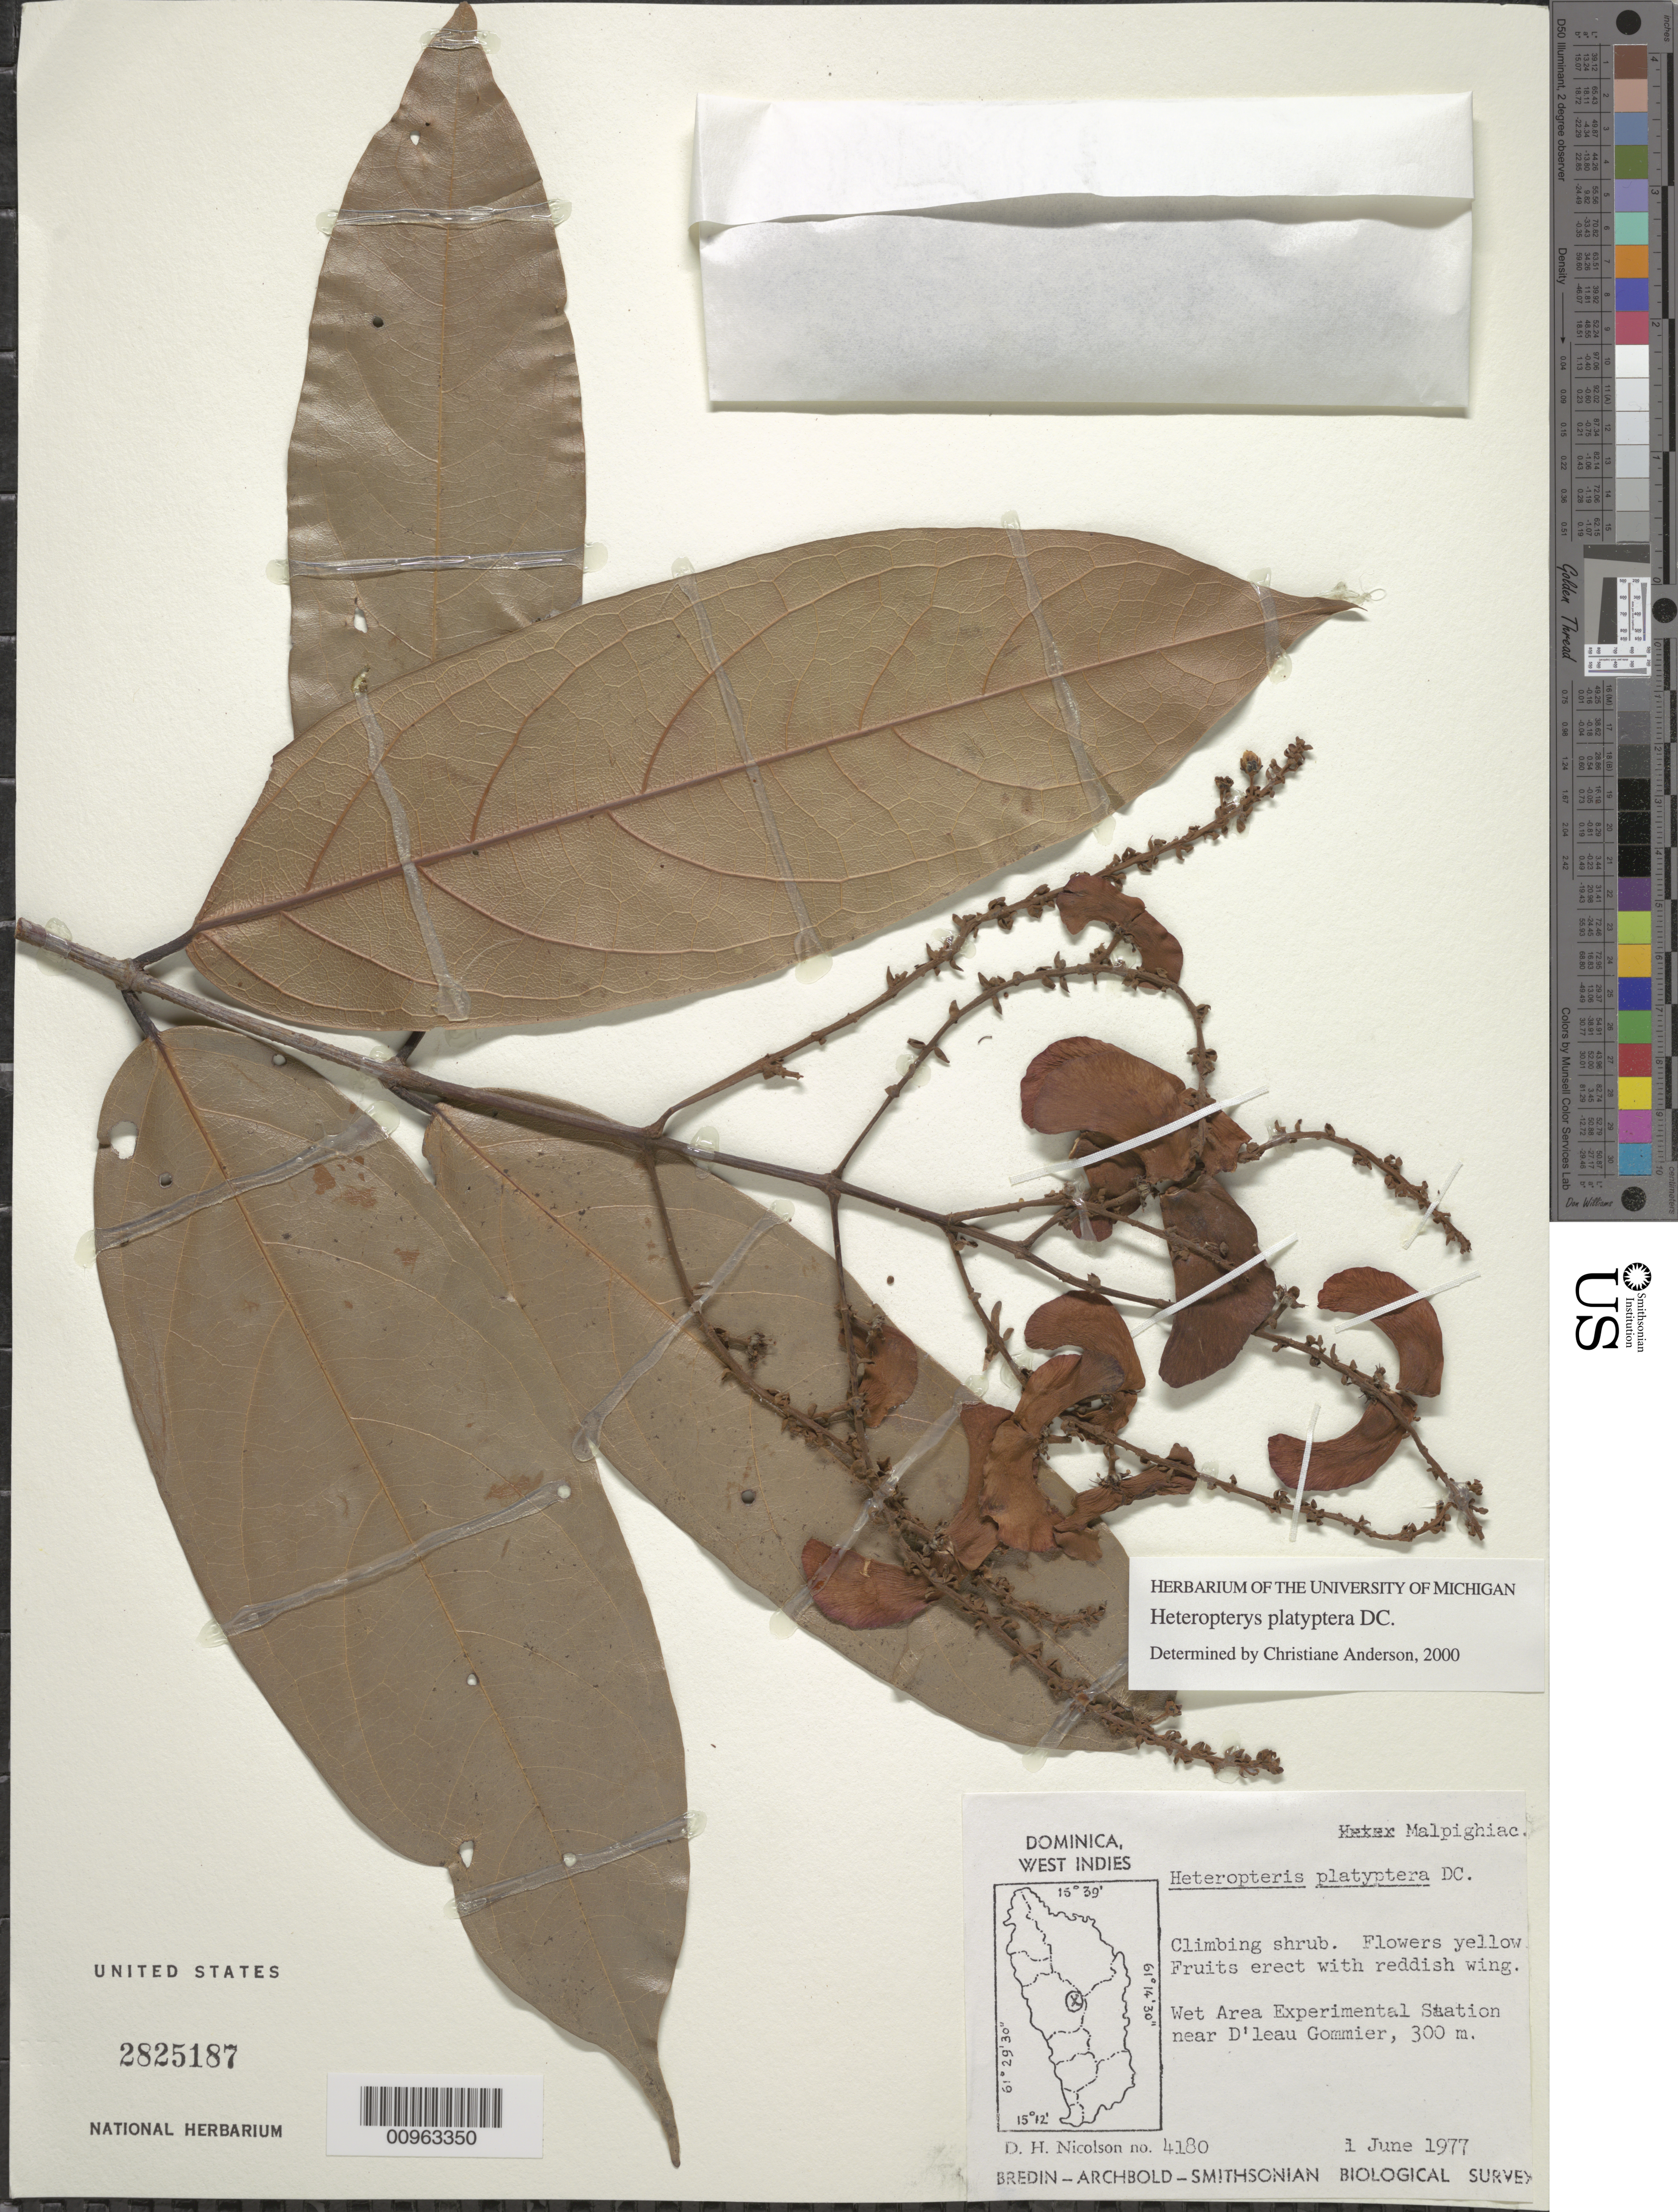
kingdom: Plantae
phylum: Tracheophyta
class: Magnoliopsida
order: Malpighiales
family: Malpighiaceae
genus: Heteropterys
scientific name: Heteropterys platyptera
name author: DC.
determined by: Anderson, C.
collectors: D. H. Nicolson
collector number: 4180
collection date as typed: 01 Jun 1977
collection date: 1977-06-01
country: Dominica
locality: Wet Area Experimental Station near D'leau Gommier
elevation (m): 300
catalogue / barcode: US 2825187